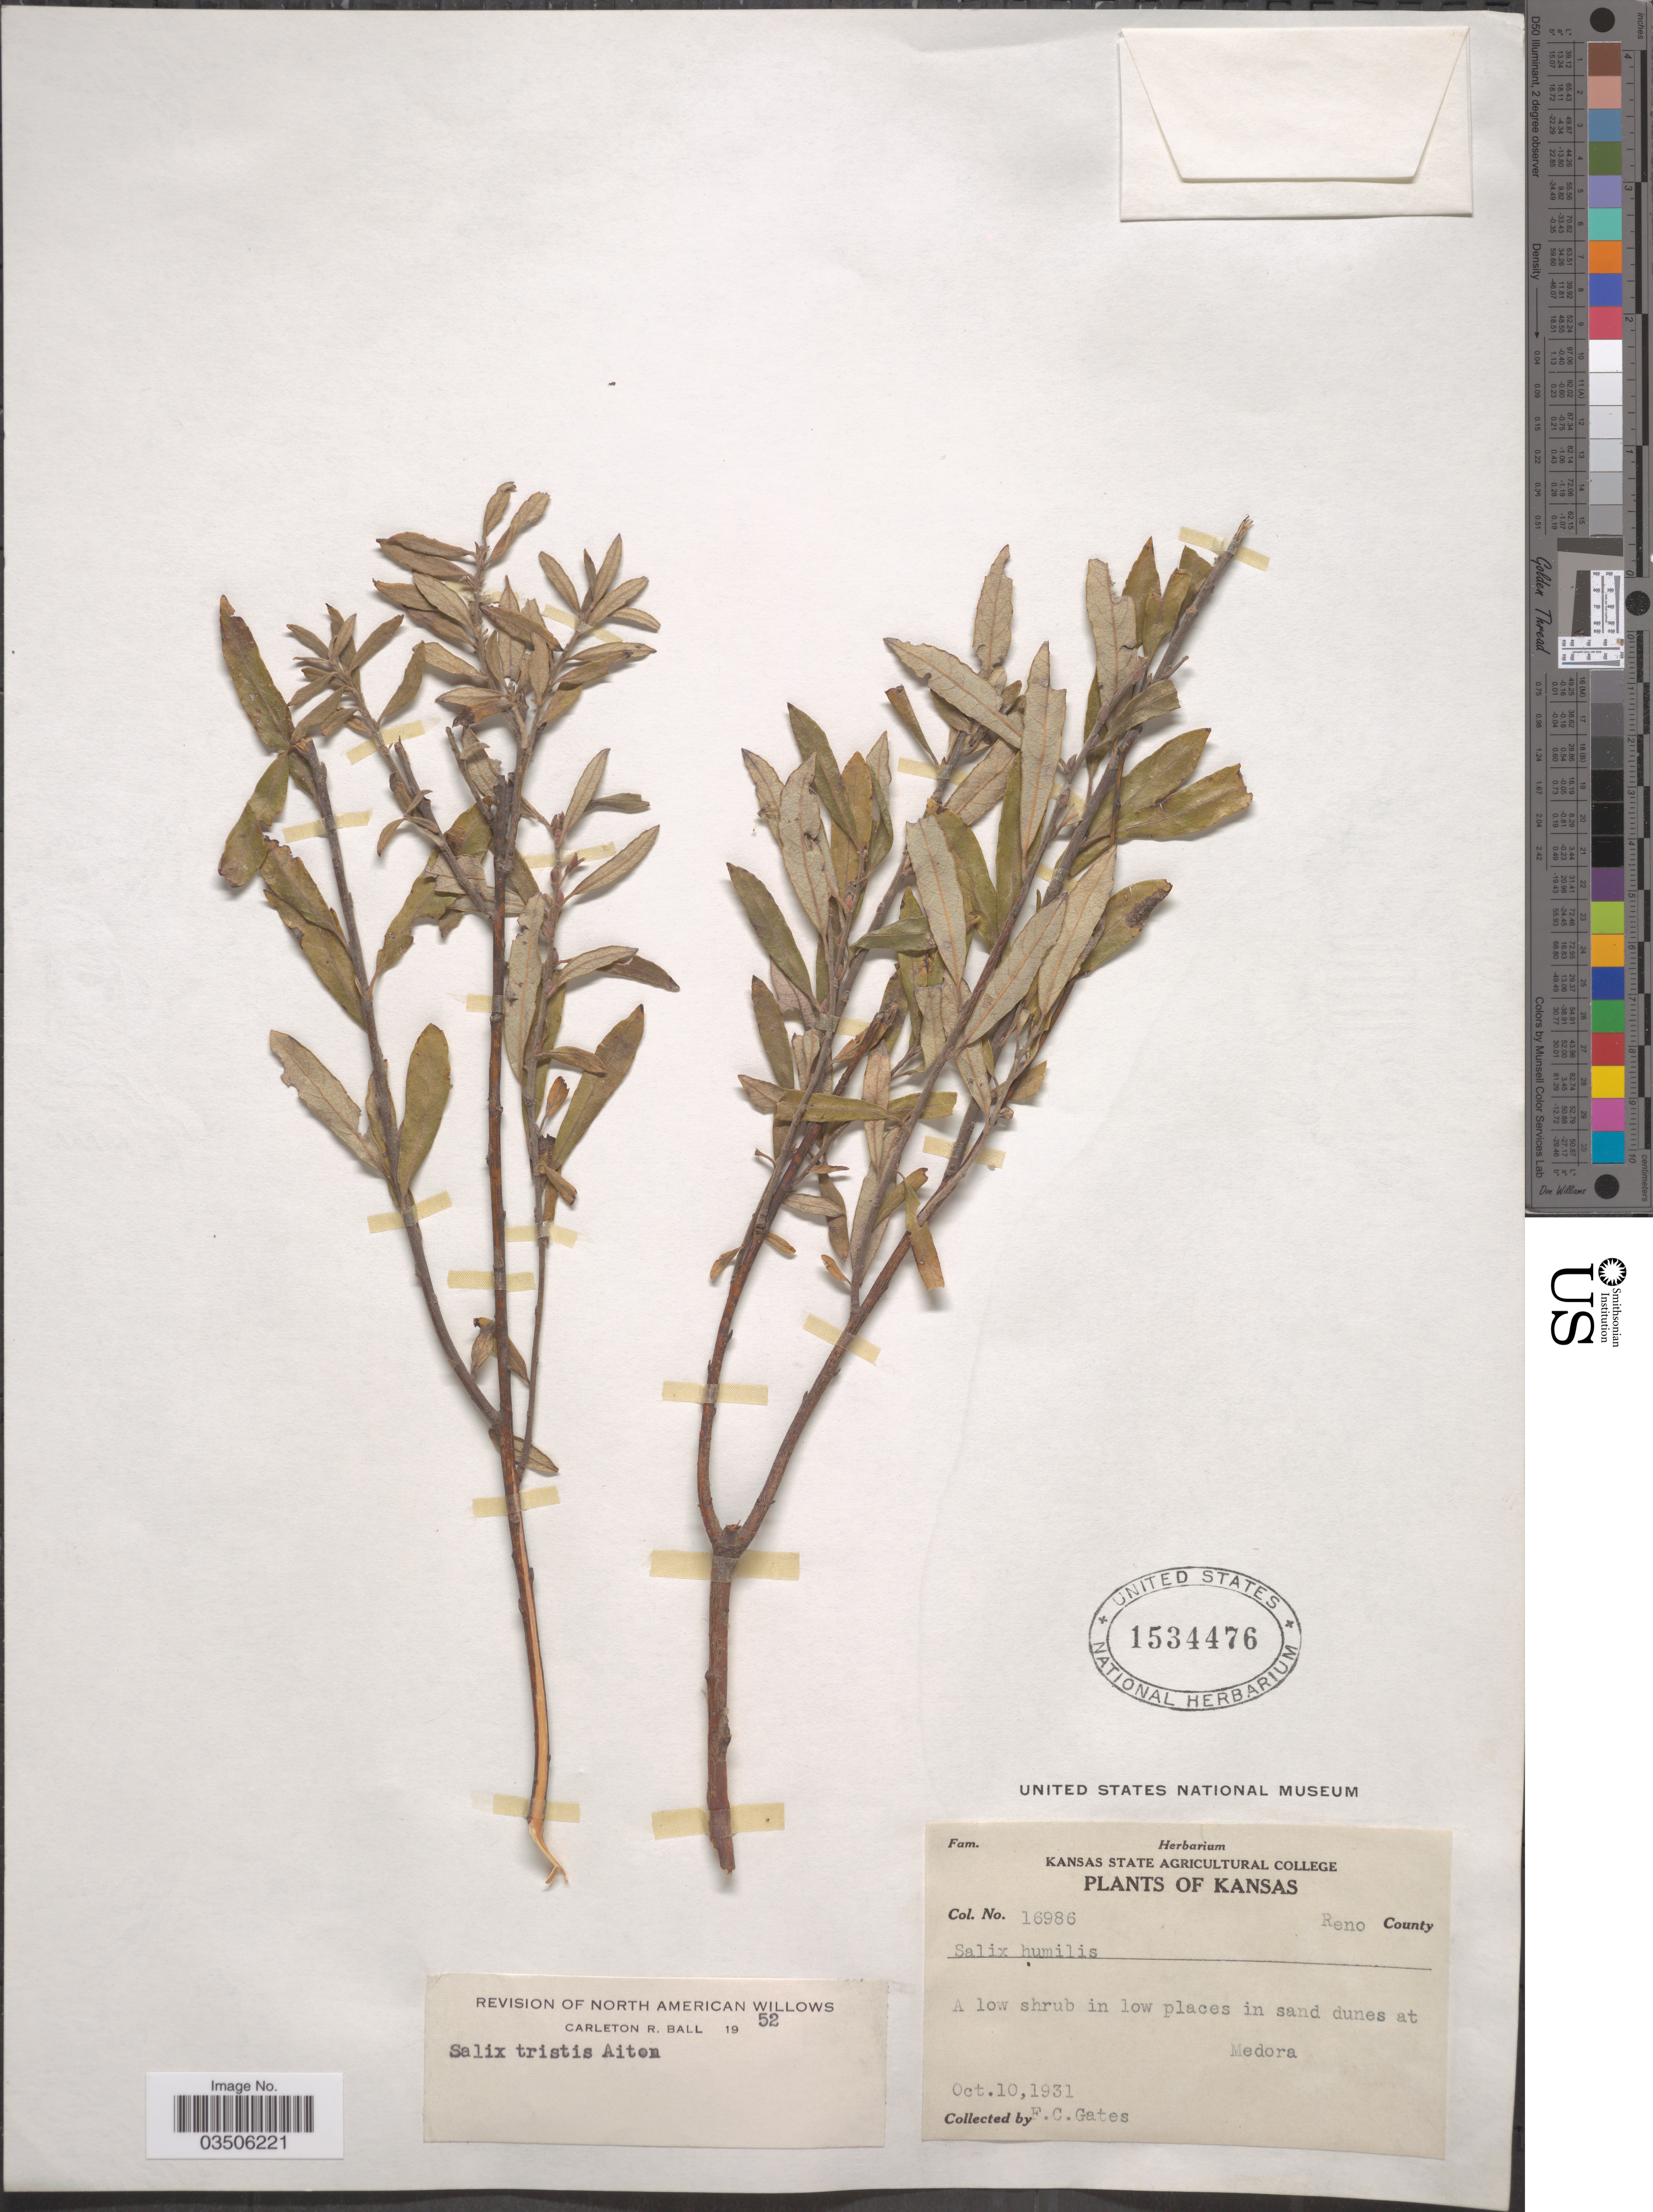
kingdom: Plantae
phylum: Tracheophyta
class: Magnoliopsida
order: Malpighiales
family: Salicaceae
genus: Salix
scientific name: Salix tristis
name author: Aiton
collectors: F. C. Gates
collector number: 16986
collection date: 1931-10-10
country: United States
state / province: Kansas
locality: Reno County. At Medora.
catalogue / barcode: US 1534476